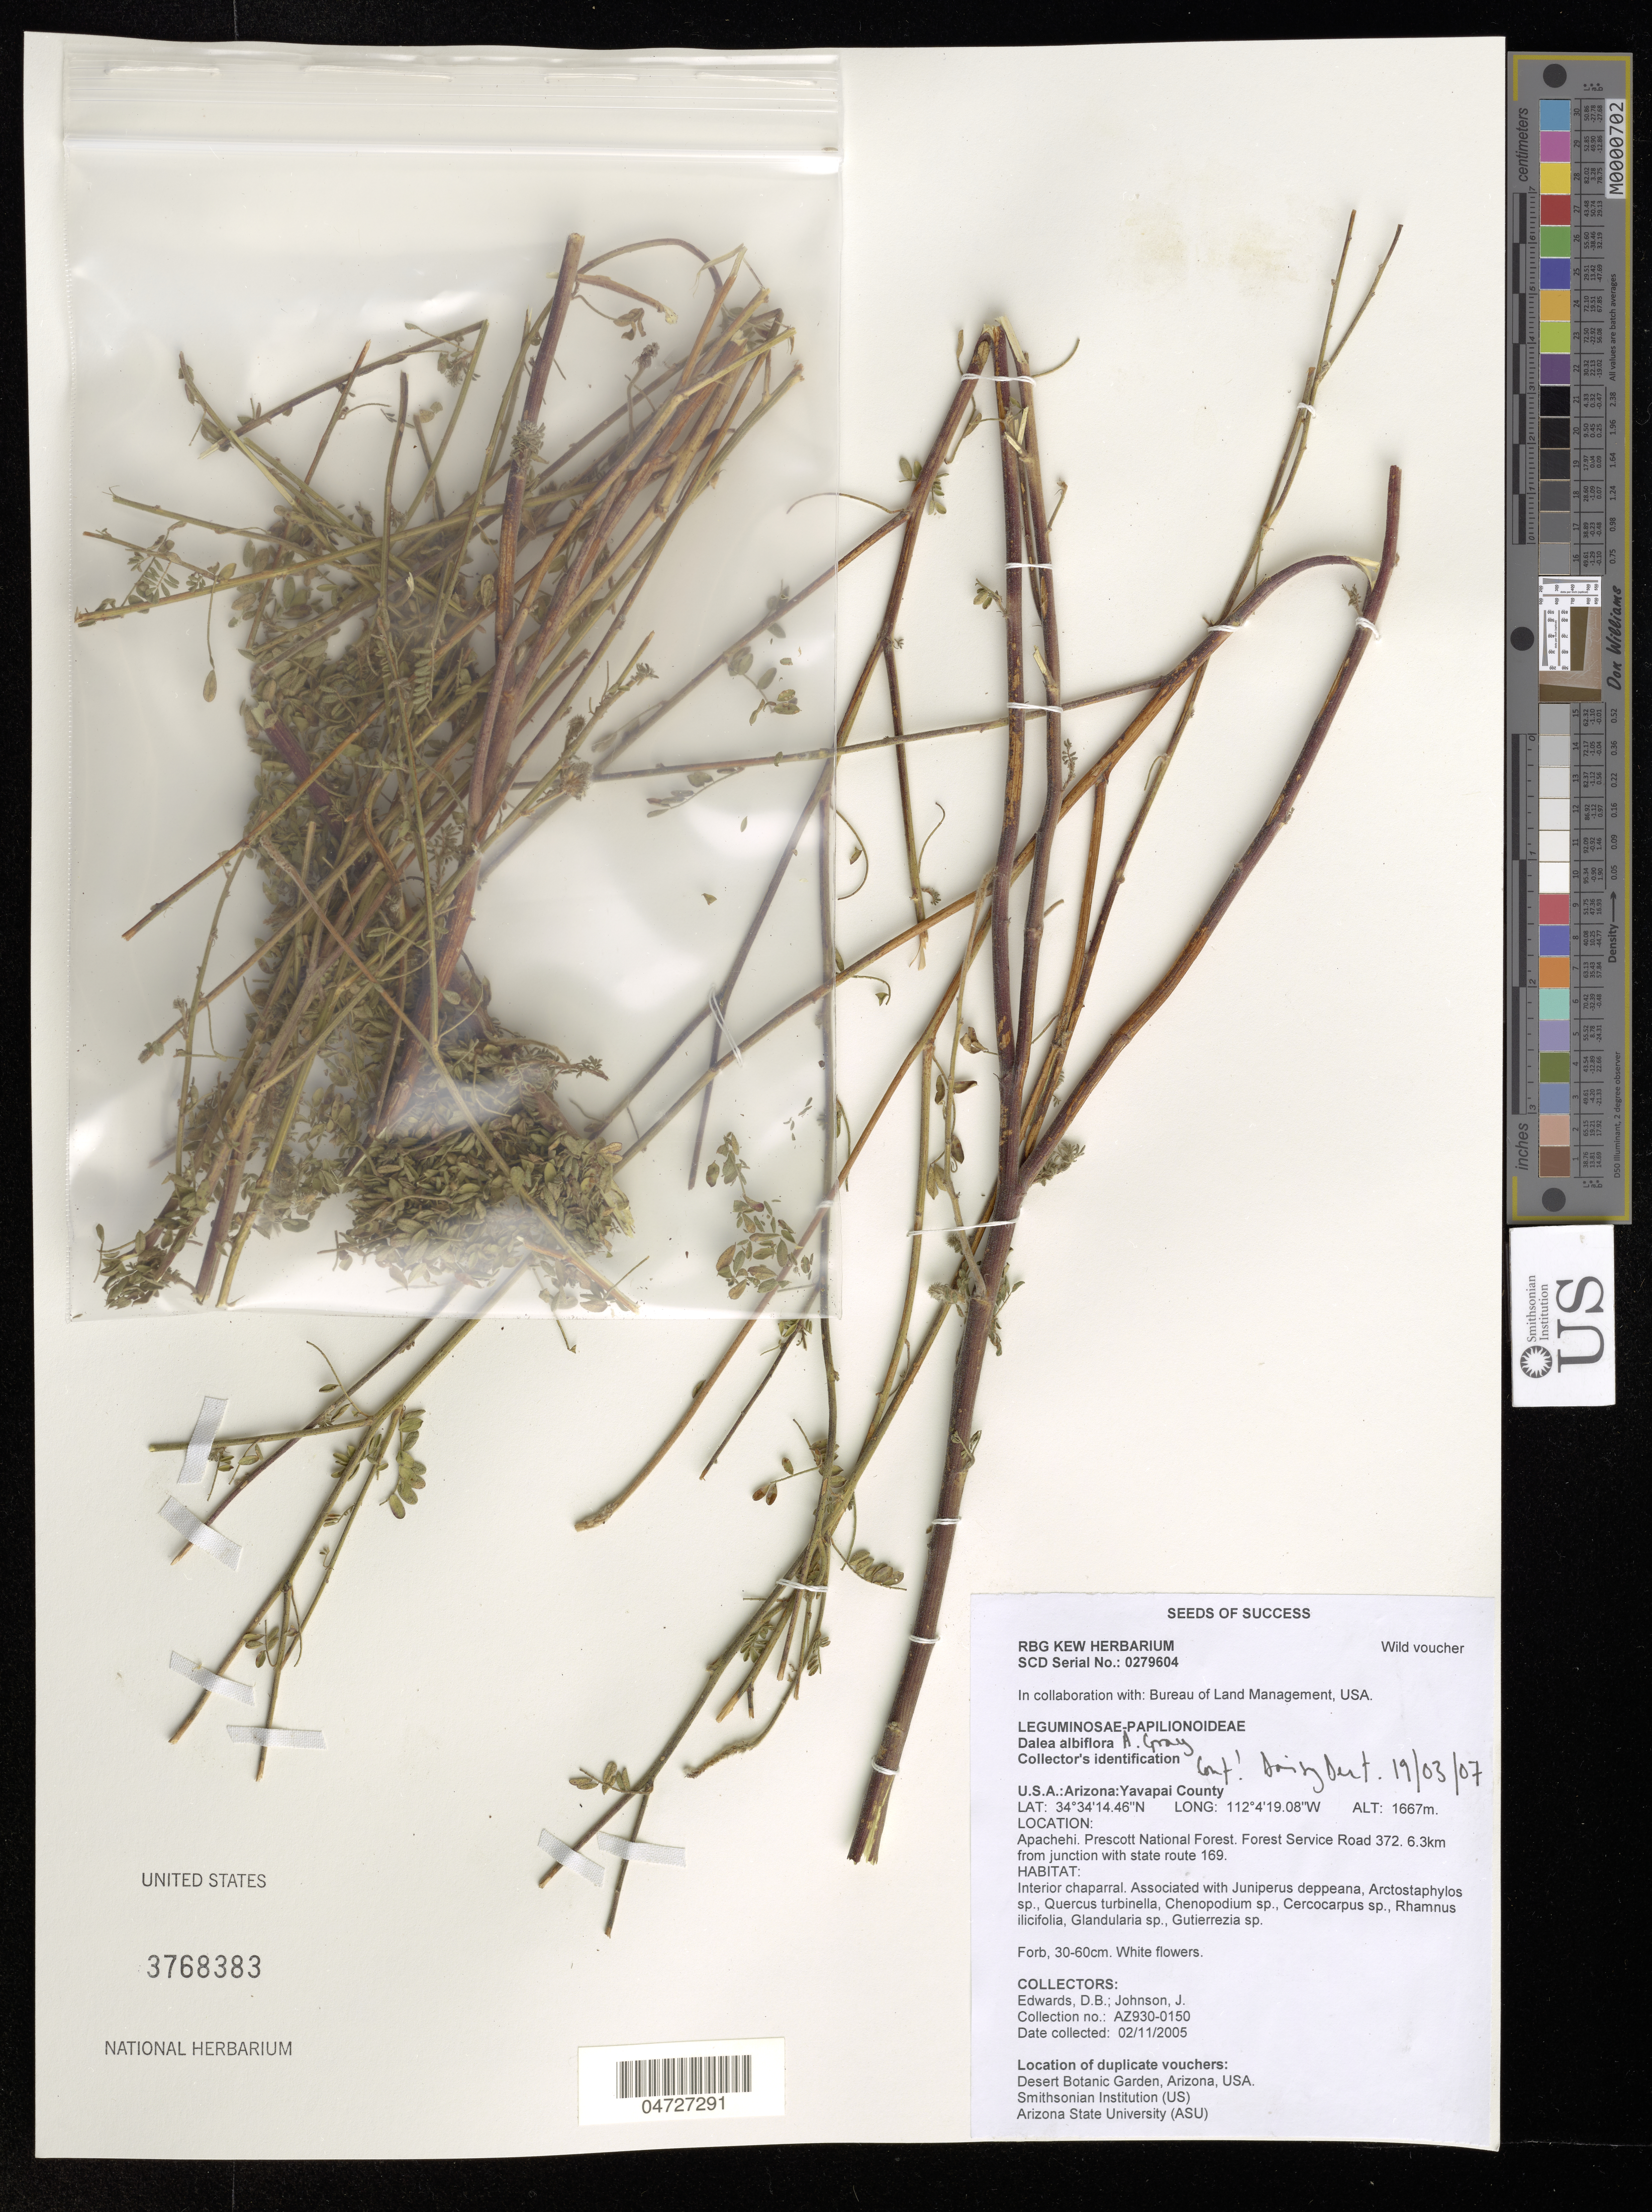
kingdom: Plantae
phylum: Tracheophyta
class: Magnoliopsida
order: Fabales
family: Fabaceae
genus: Dalea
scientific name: Dalea albiflora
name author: A. Gray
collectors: D. Edwards & J. Johnson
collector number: AZ930-0150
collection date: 2005-11-02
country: United States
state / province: Arizona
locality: Yavapai County. Apachehi. Prescott National Forest. Forest Service Road 372. 6.3km from junction with state route 169.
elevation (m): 1667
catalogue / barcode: US 3768383